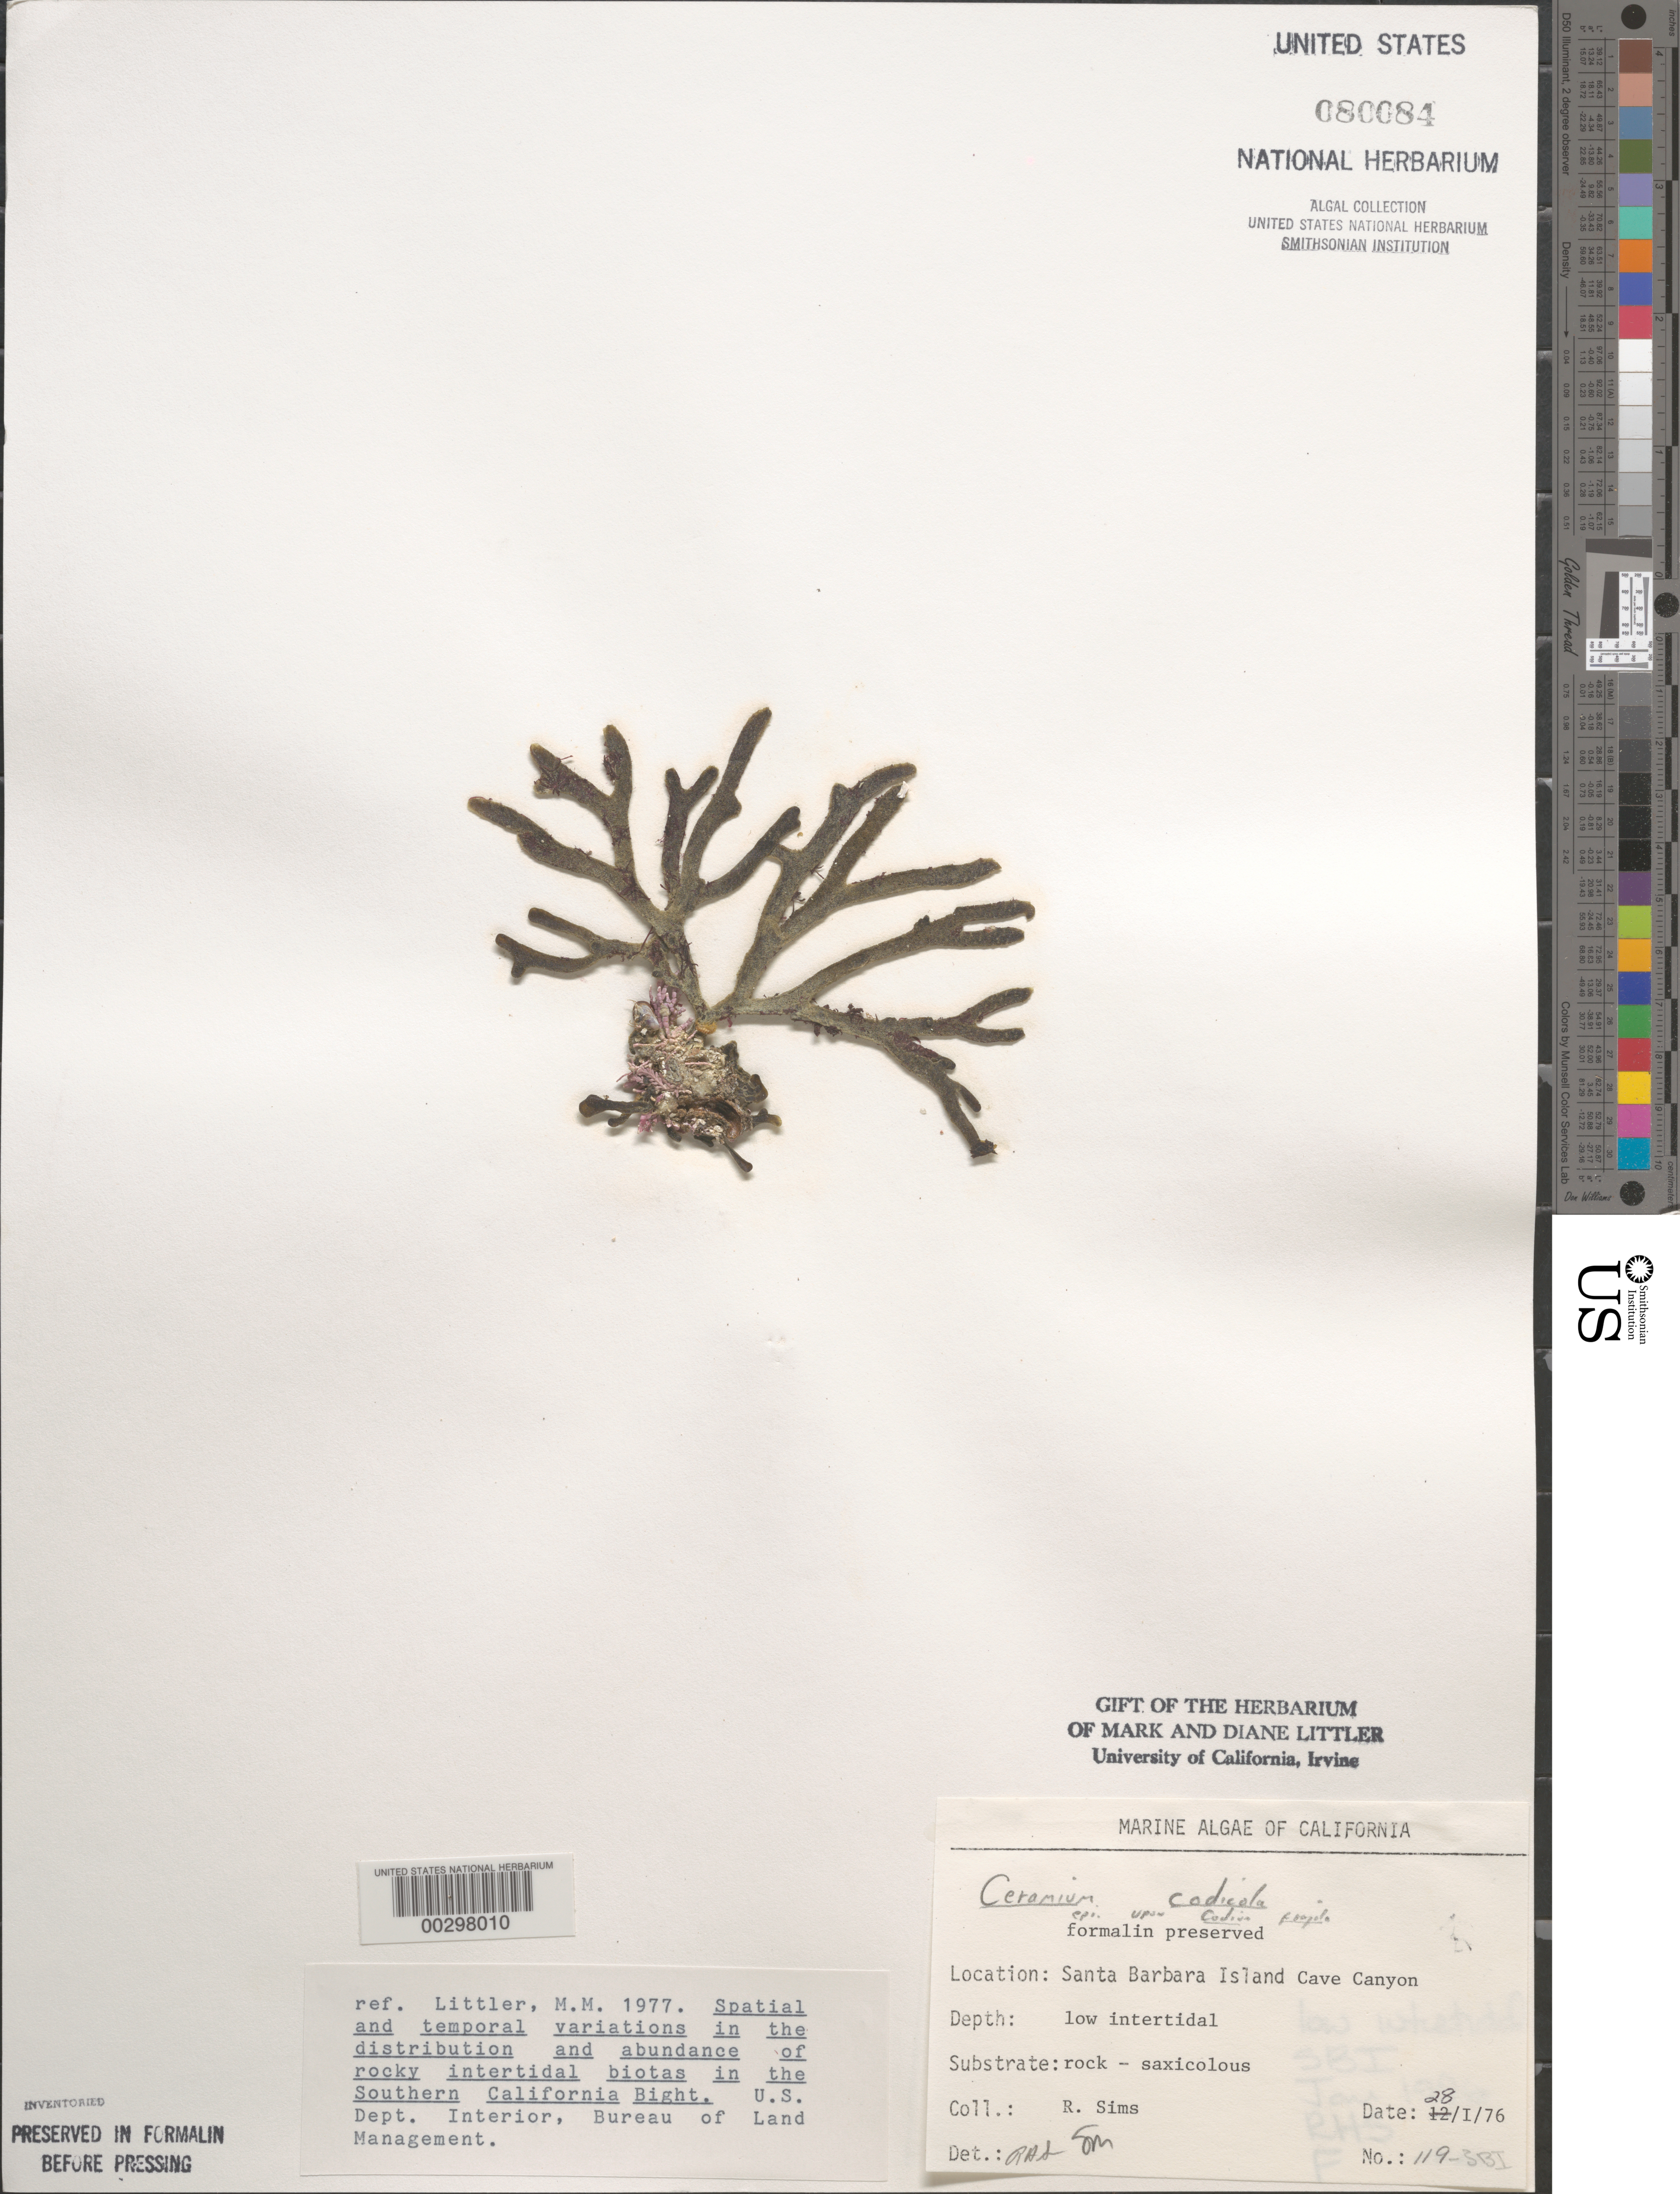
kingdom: Plantae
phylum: Rhodophyta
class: Florideophyceae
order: Ceramiales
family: Ceramiaceae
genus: Ceramium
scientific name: Ceramium codicola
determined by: Sims, Robert H.; Murray, S. N.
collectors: R. H. Sims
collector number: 119-sbi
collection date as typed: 28 Jan 1976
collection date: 1976-01-28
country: United States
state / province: California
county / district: Santa Barbara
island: Santa Barbara Island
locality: Cave Canyon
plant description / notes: BLM-SOCALBIGHT Rocky Intertidal Survey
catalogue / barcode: US 80084